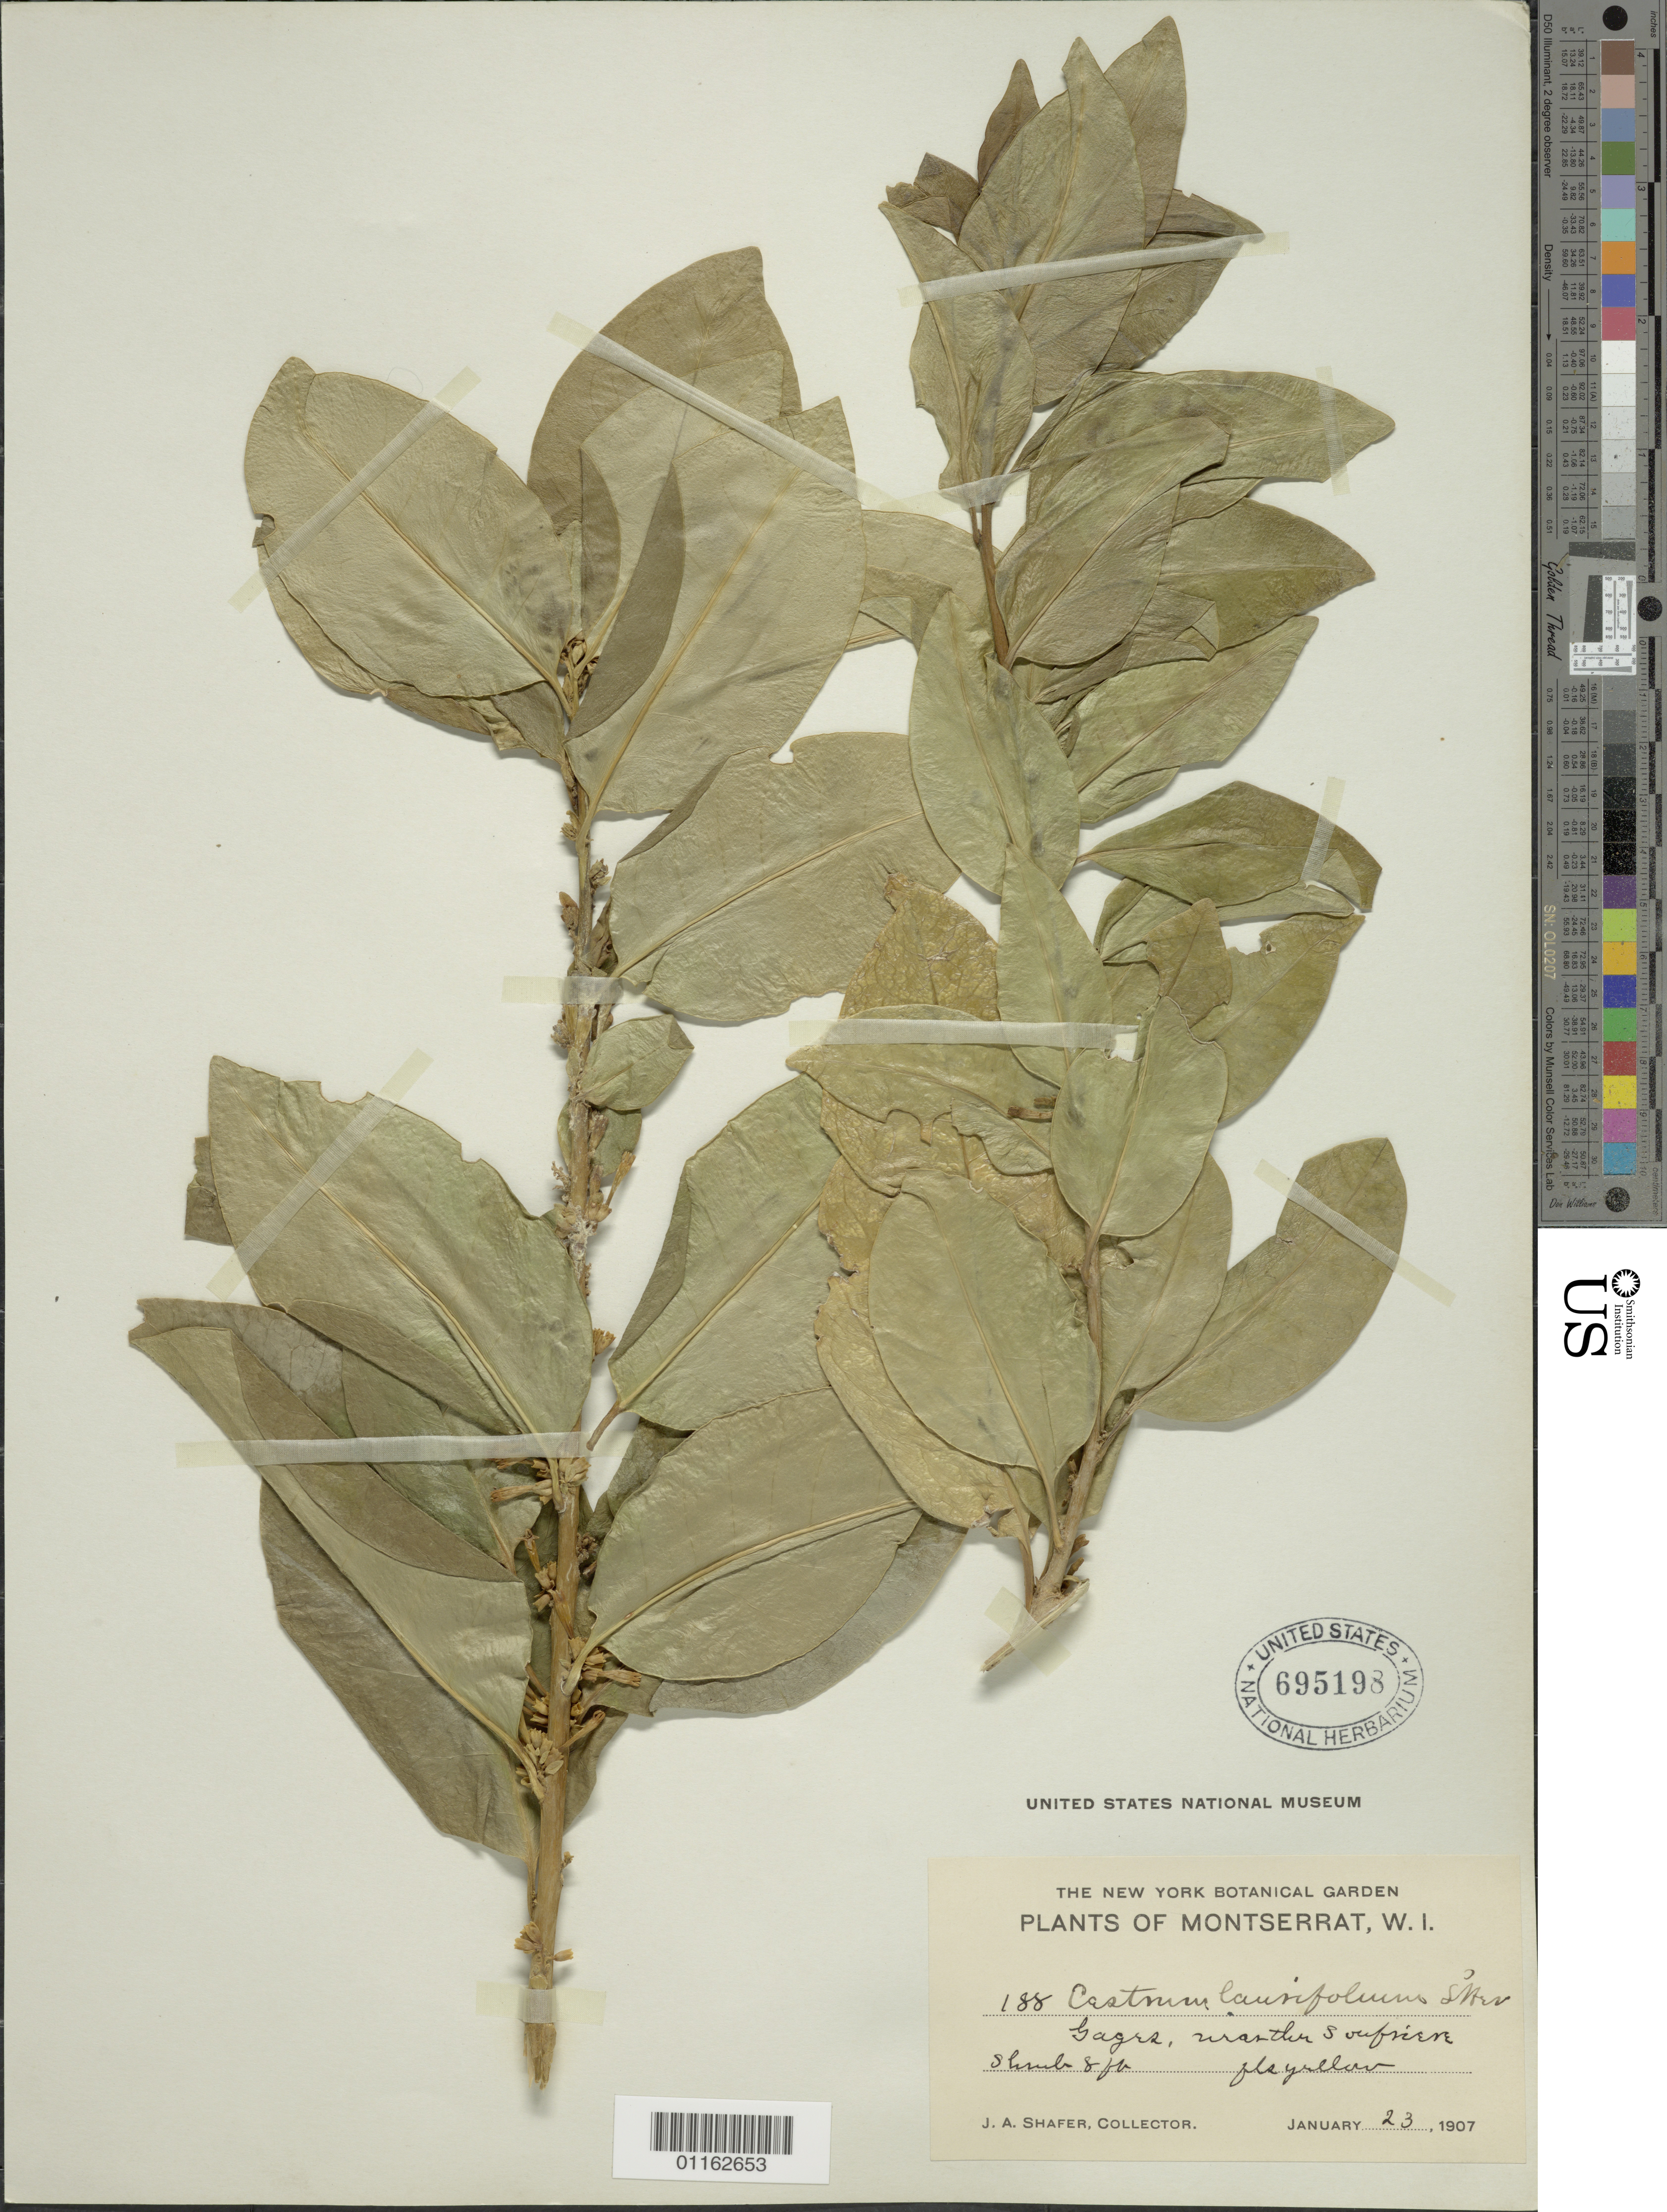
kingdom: Plantae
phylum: Tracheophyta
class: Magnoliopsida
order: Solanales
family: Solanaceae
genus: Cestrum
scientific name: Cestrum laurifolium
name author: L'Hér.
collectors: J. A. Shafer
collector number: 188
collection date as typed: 23 Jan 1907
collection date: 1907-01-23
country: Montserrat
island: Montserrat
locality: Sages, near the Soufriere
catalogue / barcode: US 695198